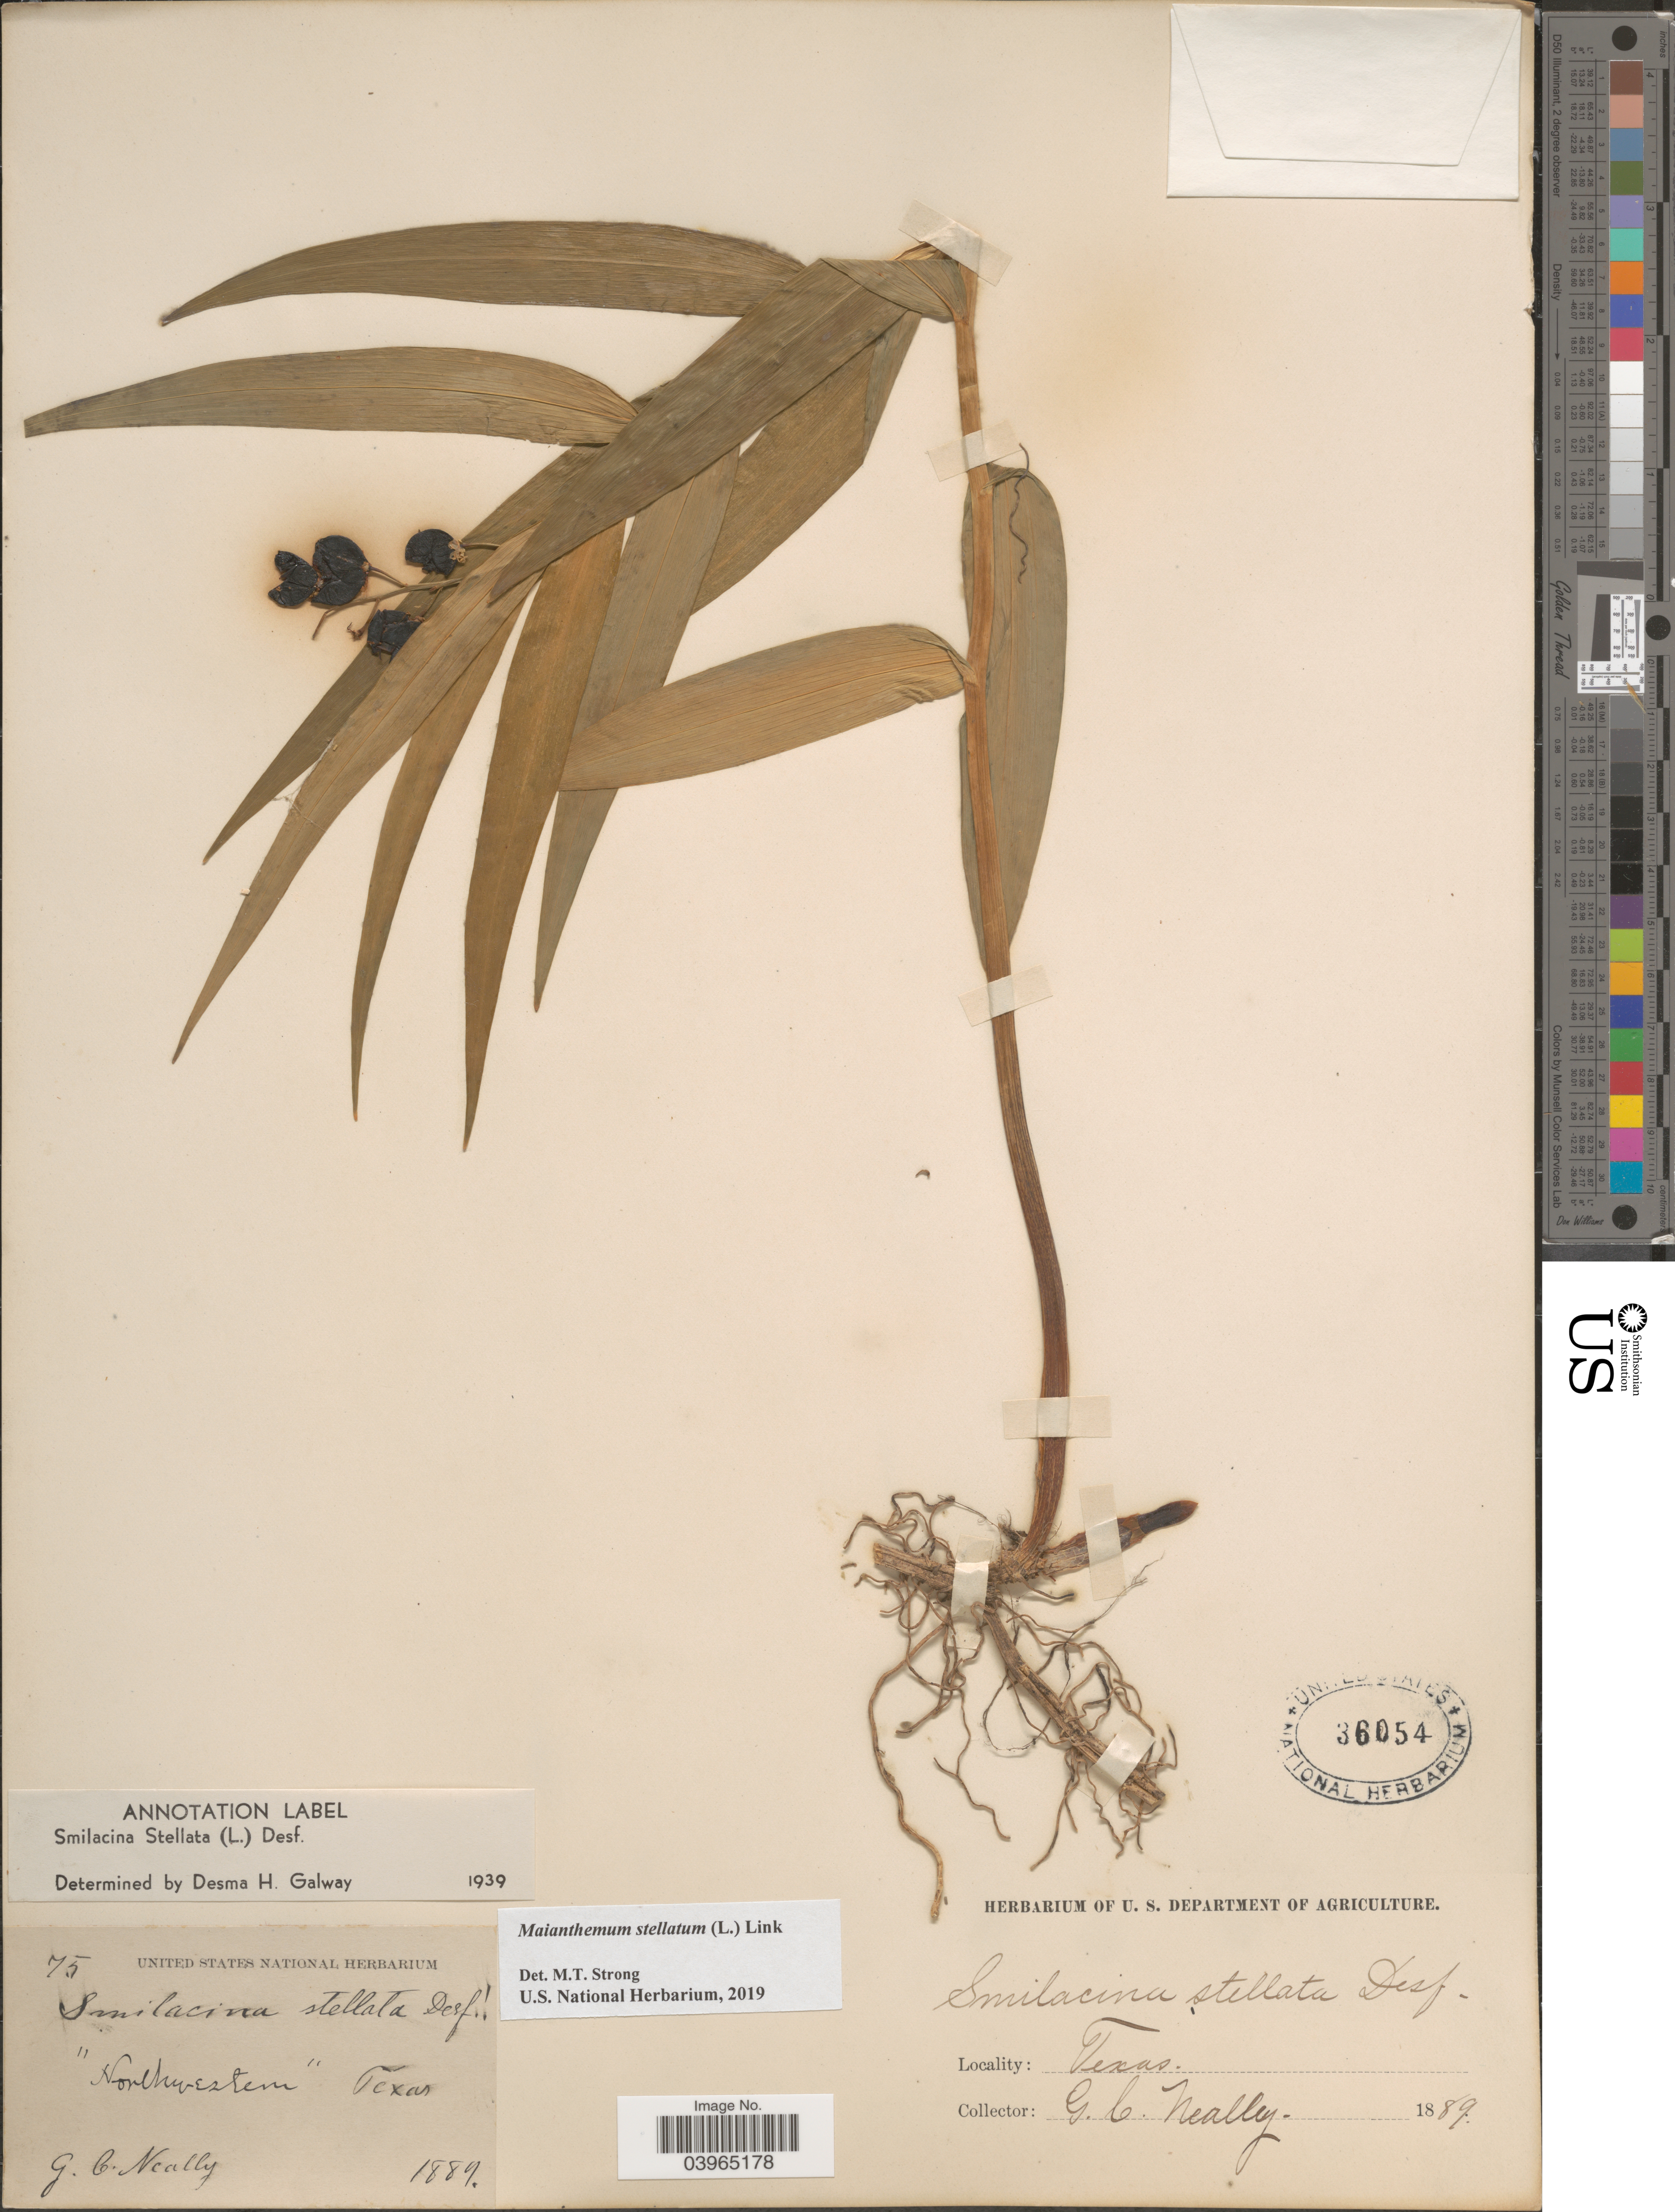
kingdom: Plantae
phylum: Tracheophyta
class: Liliopsida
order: Asparagales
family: Asparagaceae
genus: Maianthemum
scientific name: Maianthemum stellatum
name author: (L.) Link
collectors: G. Neally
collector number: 75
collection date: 1889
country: United States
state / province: Texas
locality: Northwestern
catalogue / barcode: US 36054